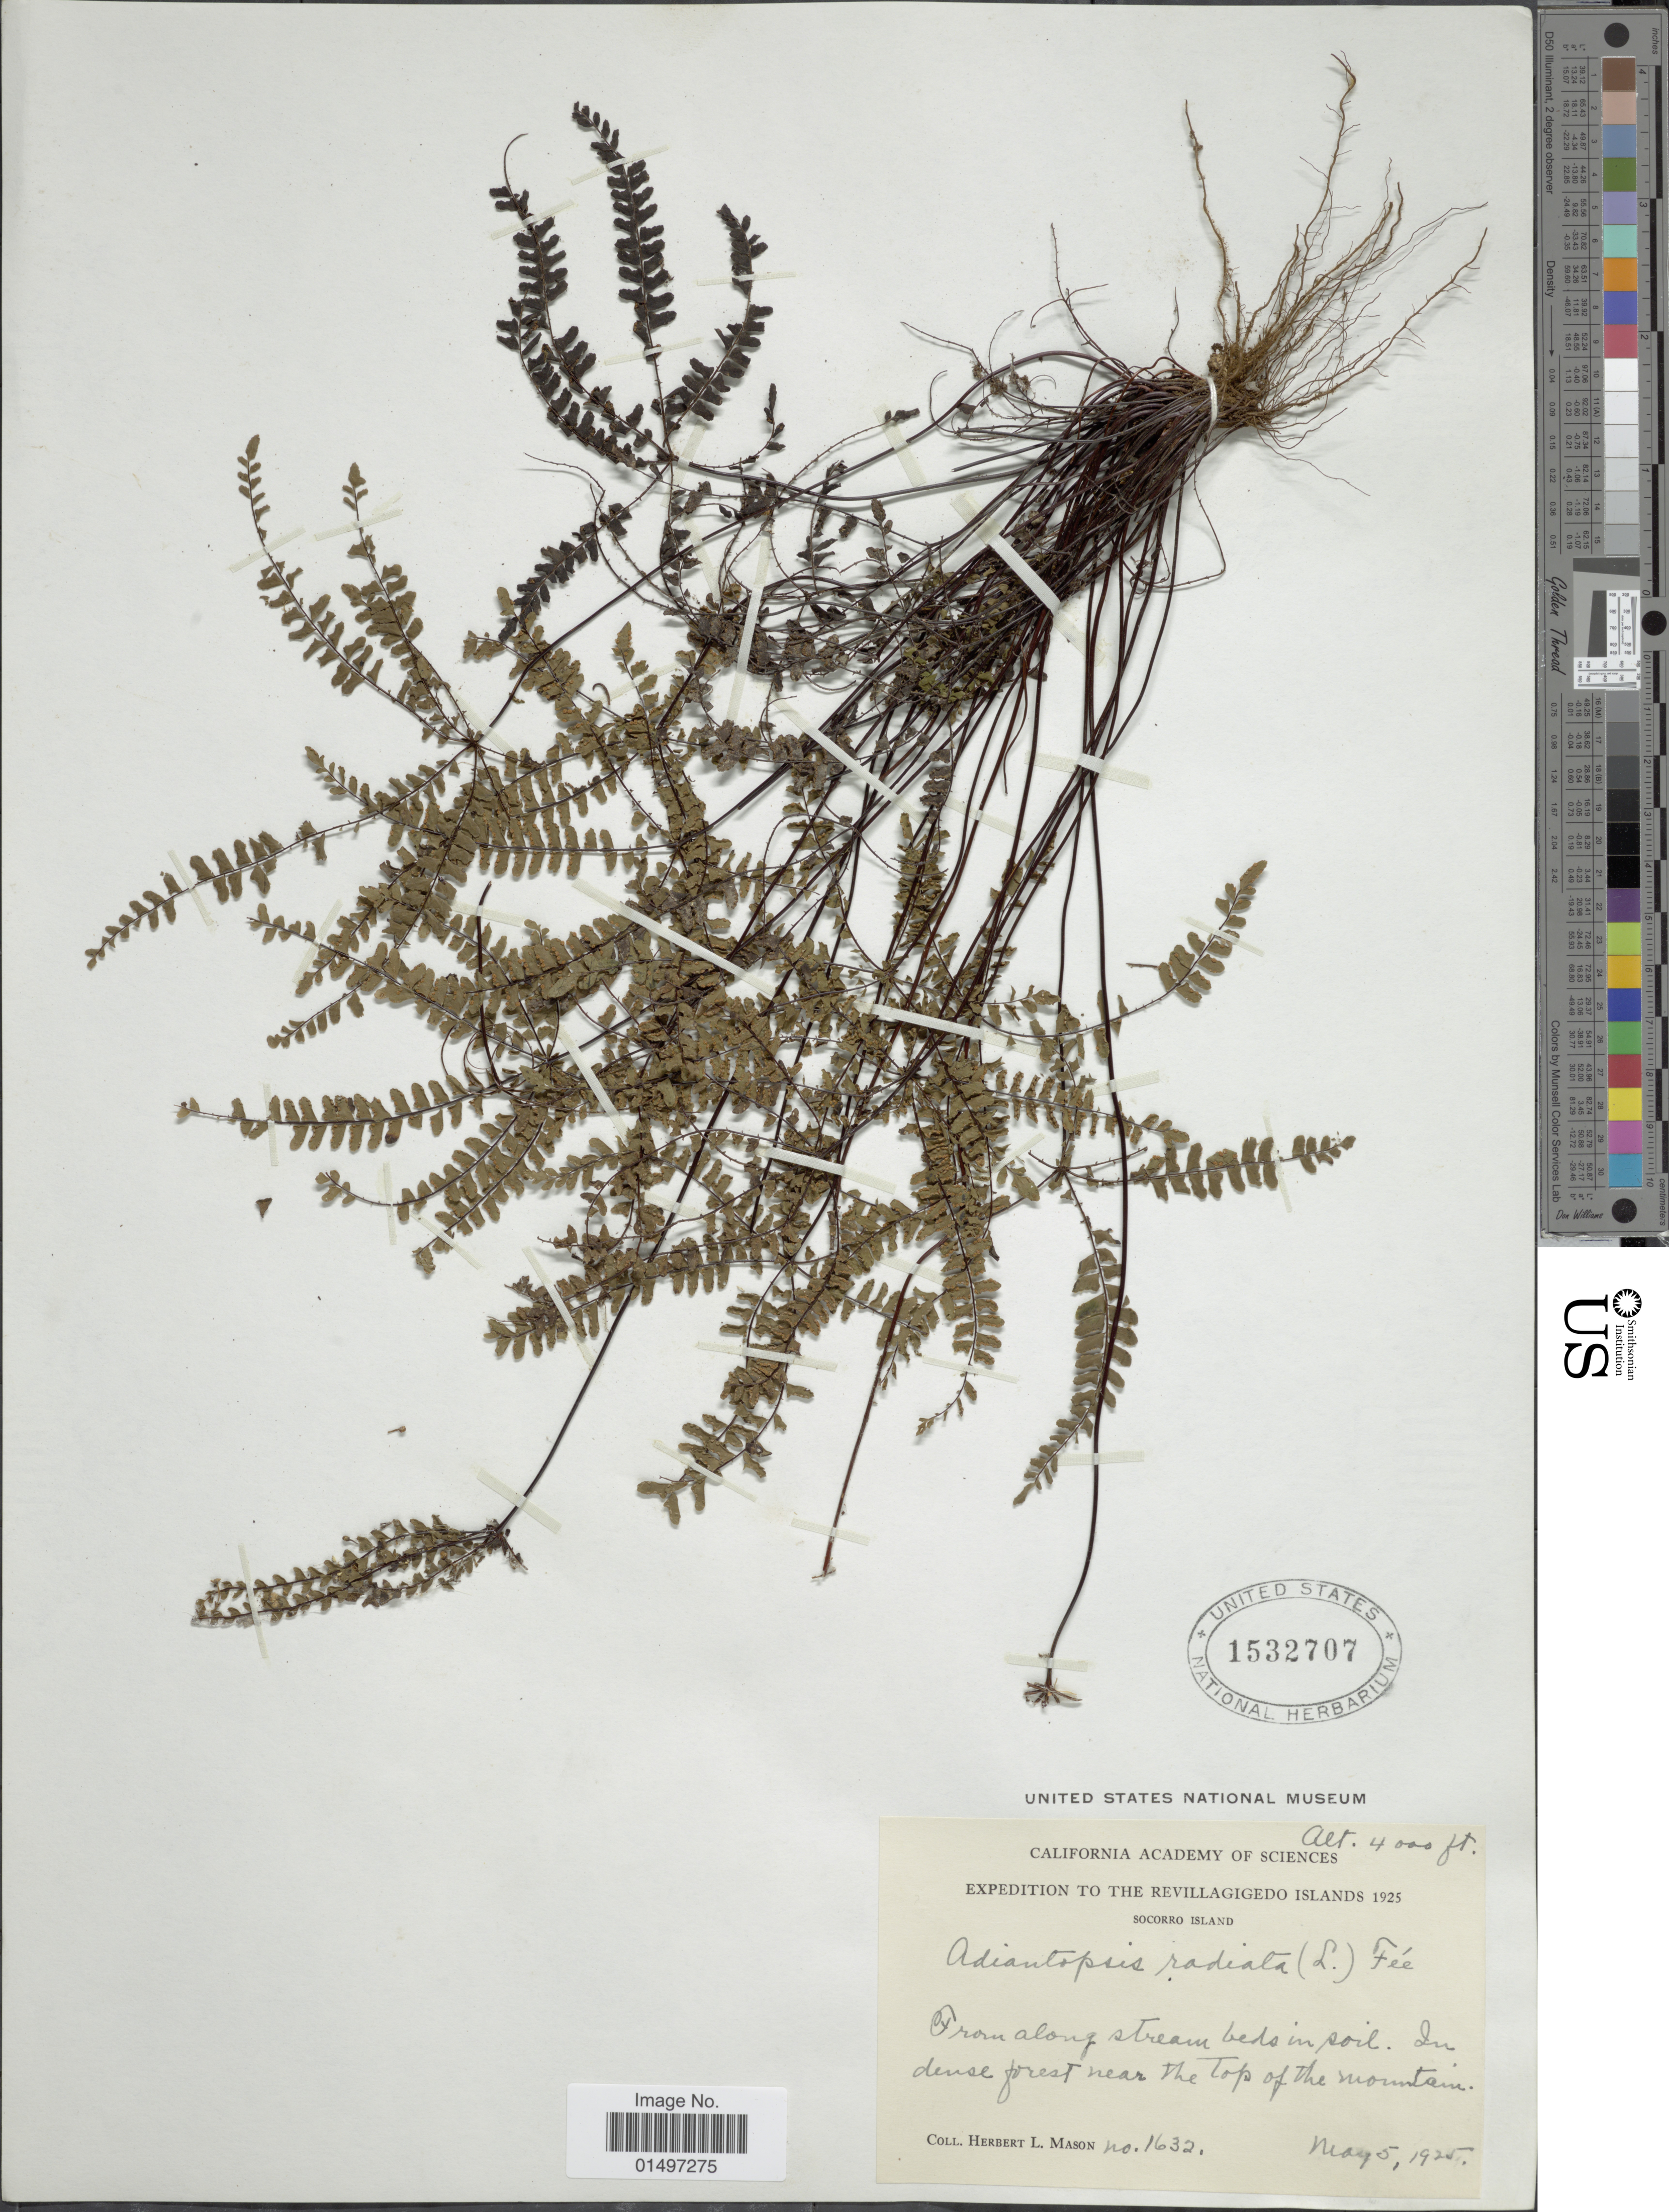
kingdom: Plantae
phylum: Tracheophyta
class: Polypodiopsida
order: Polypodiales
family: Pteridaceae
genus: Adiantopsis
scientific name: Adiantopsis radiata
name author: (L.) Fée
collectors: H. L. Mason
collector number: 1632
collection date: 1925-05-05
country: Mexico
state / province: Colima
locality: Revillagigedo Islands. Socorro Island. In dense forest near the top of the mountain.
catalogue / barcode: US 1532707